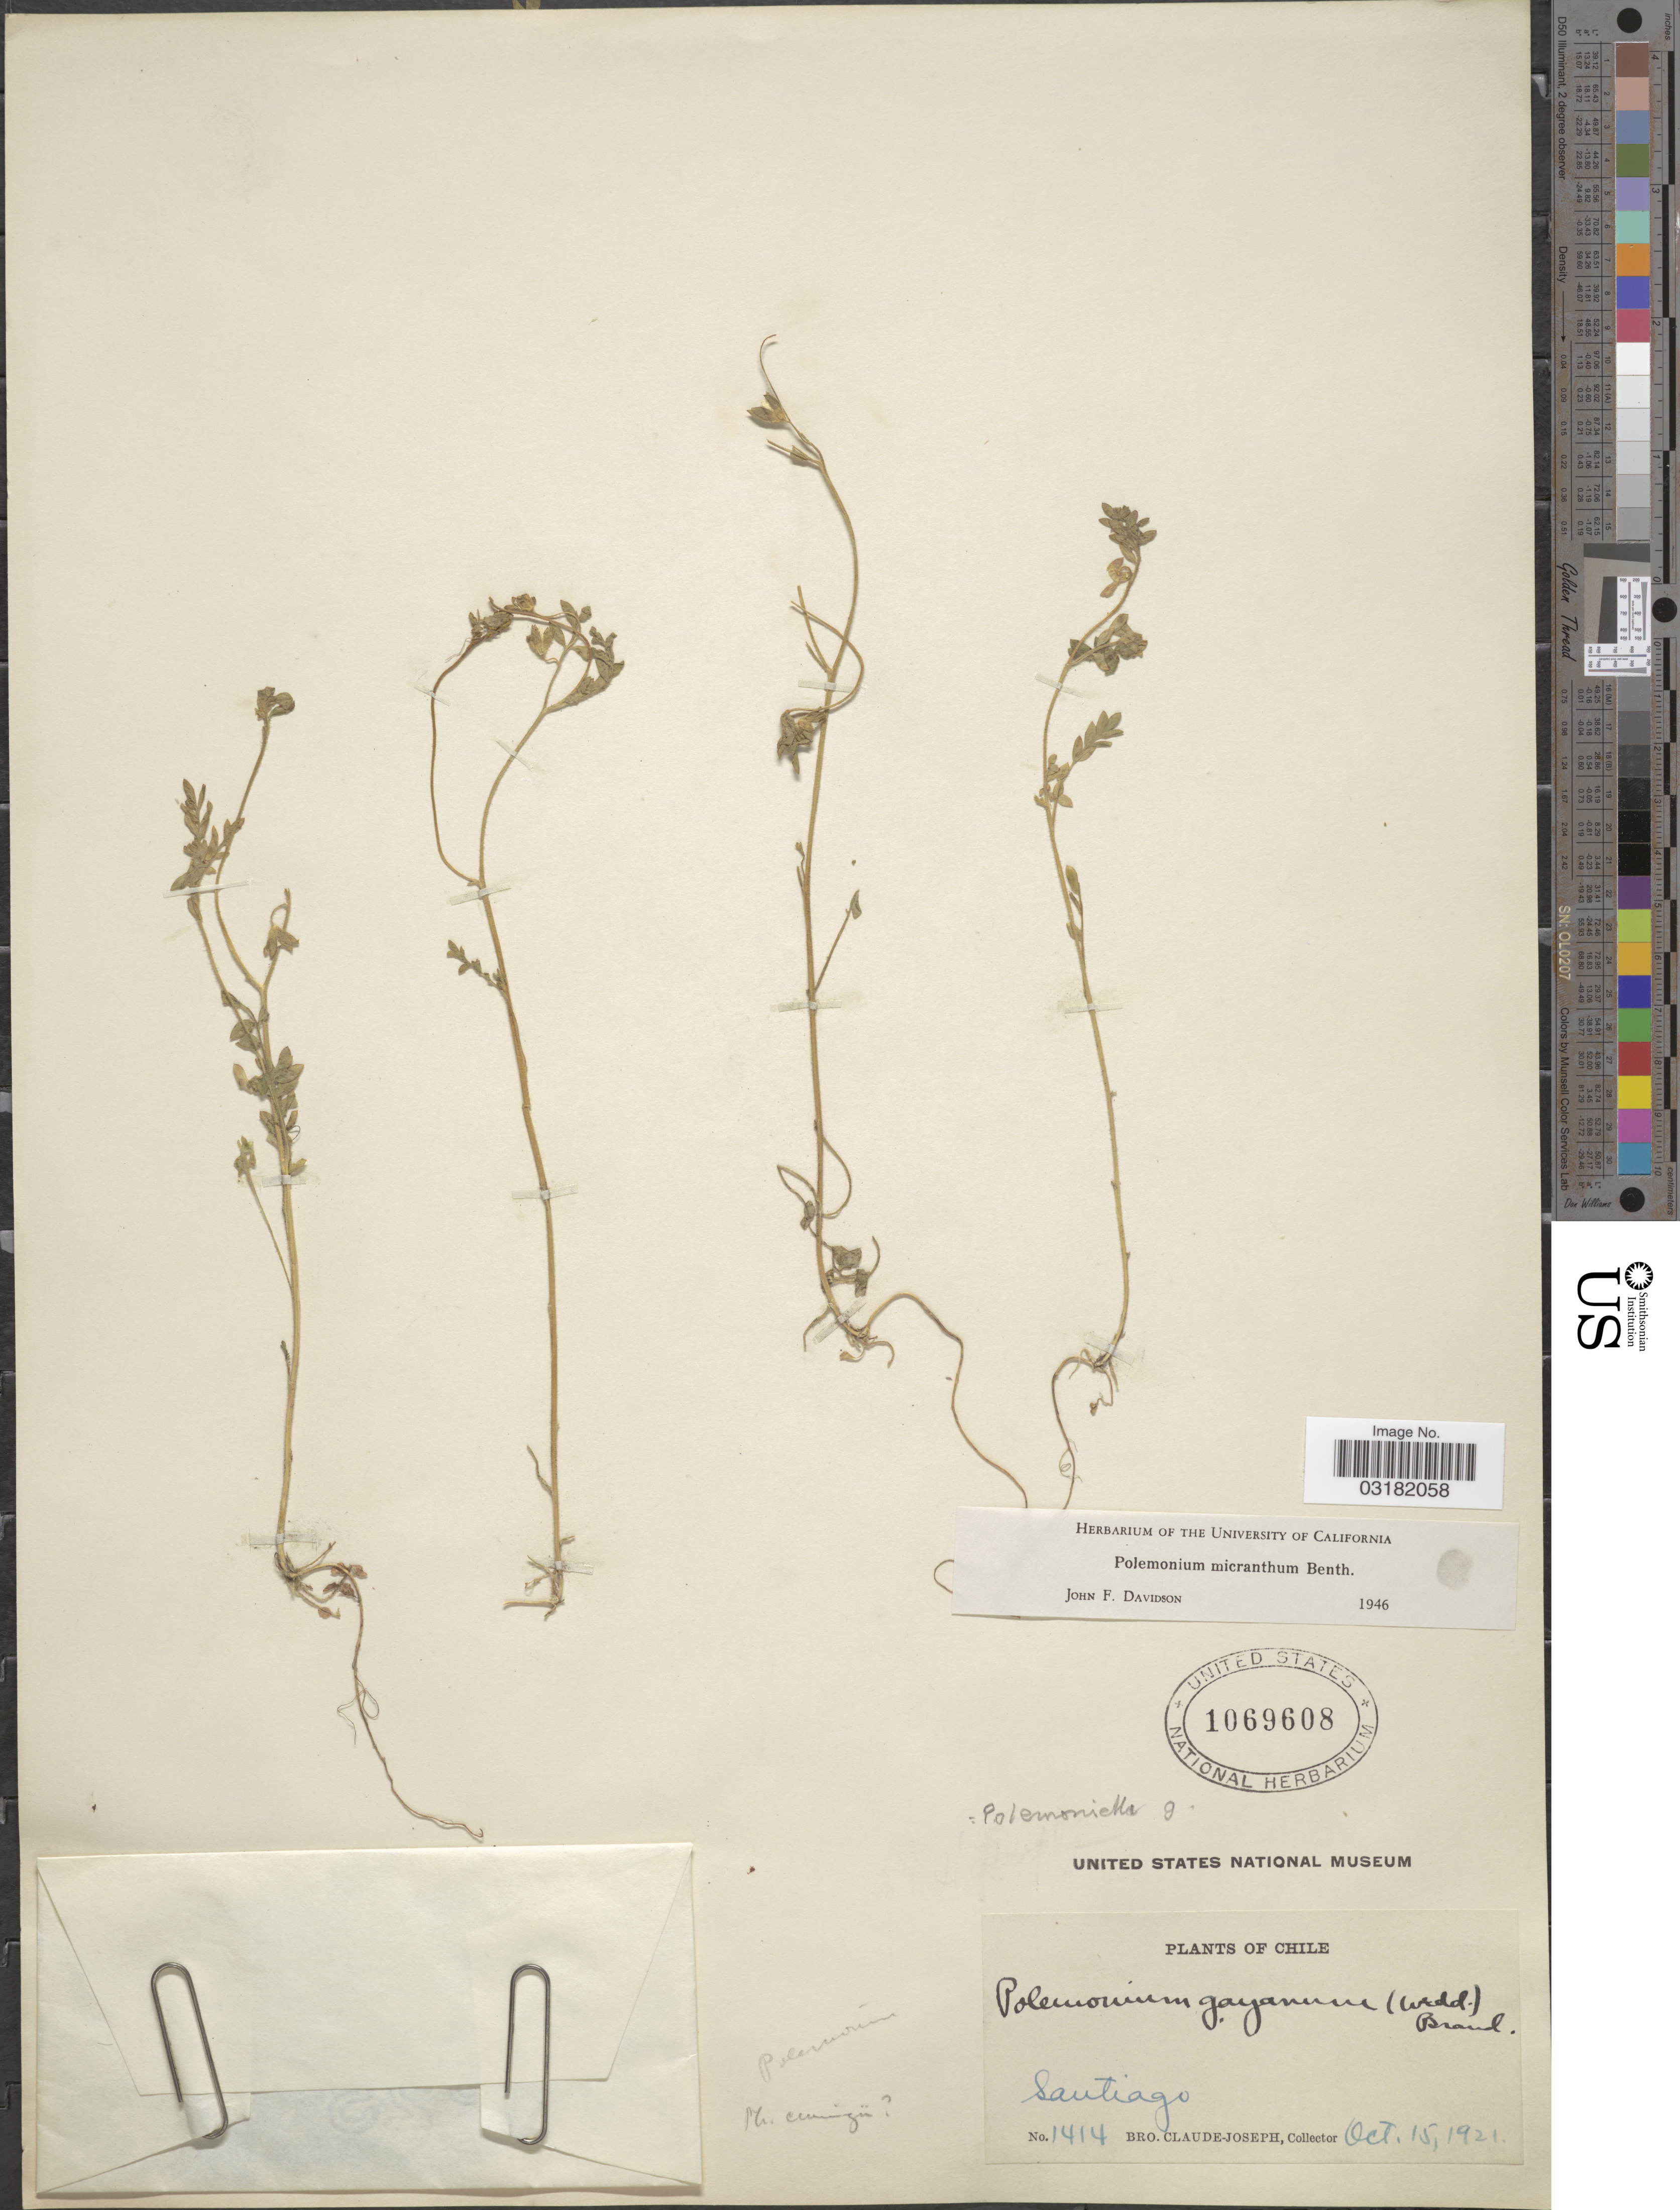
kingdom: Plantae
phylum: Tracheophyta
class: Magnoliopsida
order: Ericales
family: Polemoniaceae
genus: Polemonium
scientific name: Polemonium micranthum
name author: Benth.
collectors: Bro. Claude-Joseph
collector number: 1414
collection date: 1921-10-15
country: Chile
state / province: Región Metropolitana (RM)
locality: Santiago.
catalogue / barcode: US 1069608